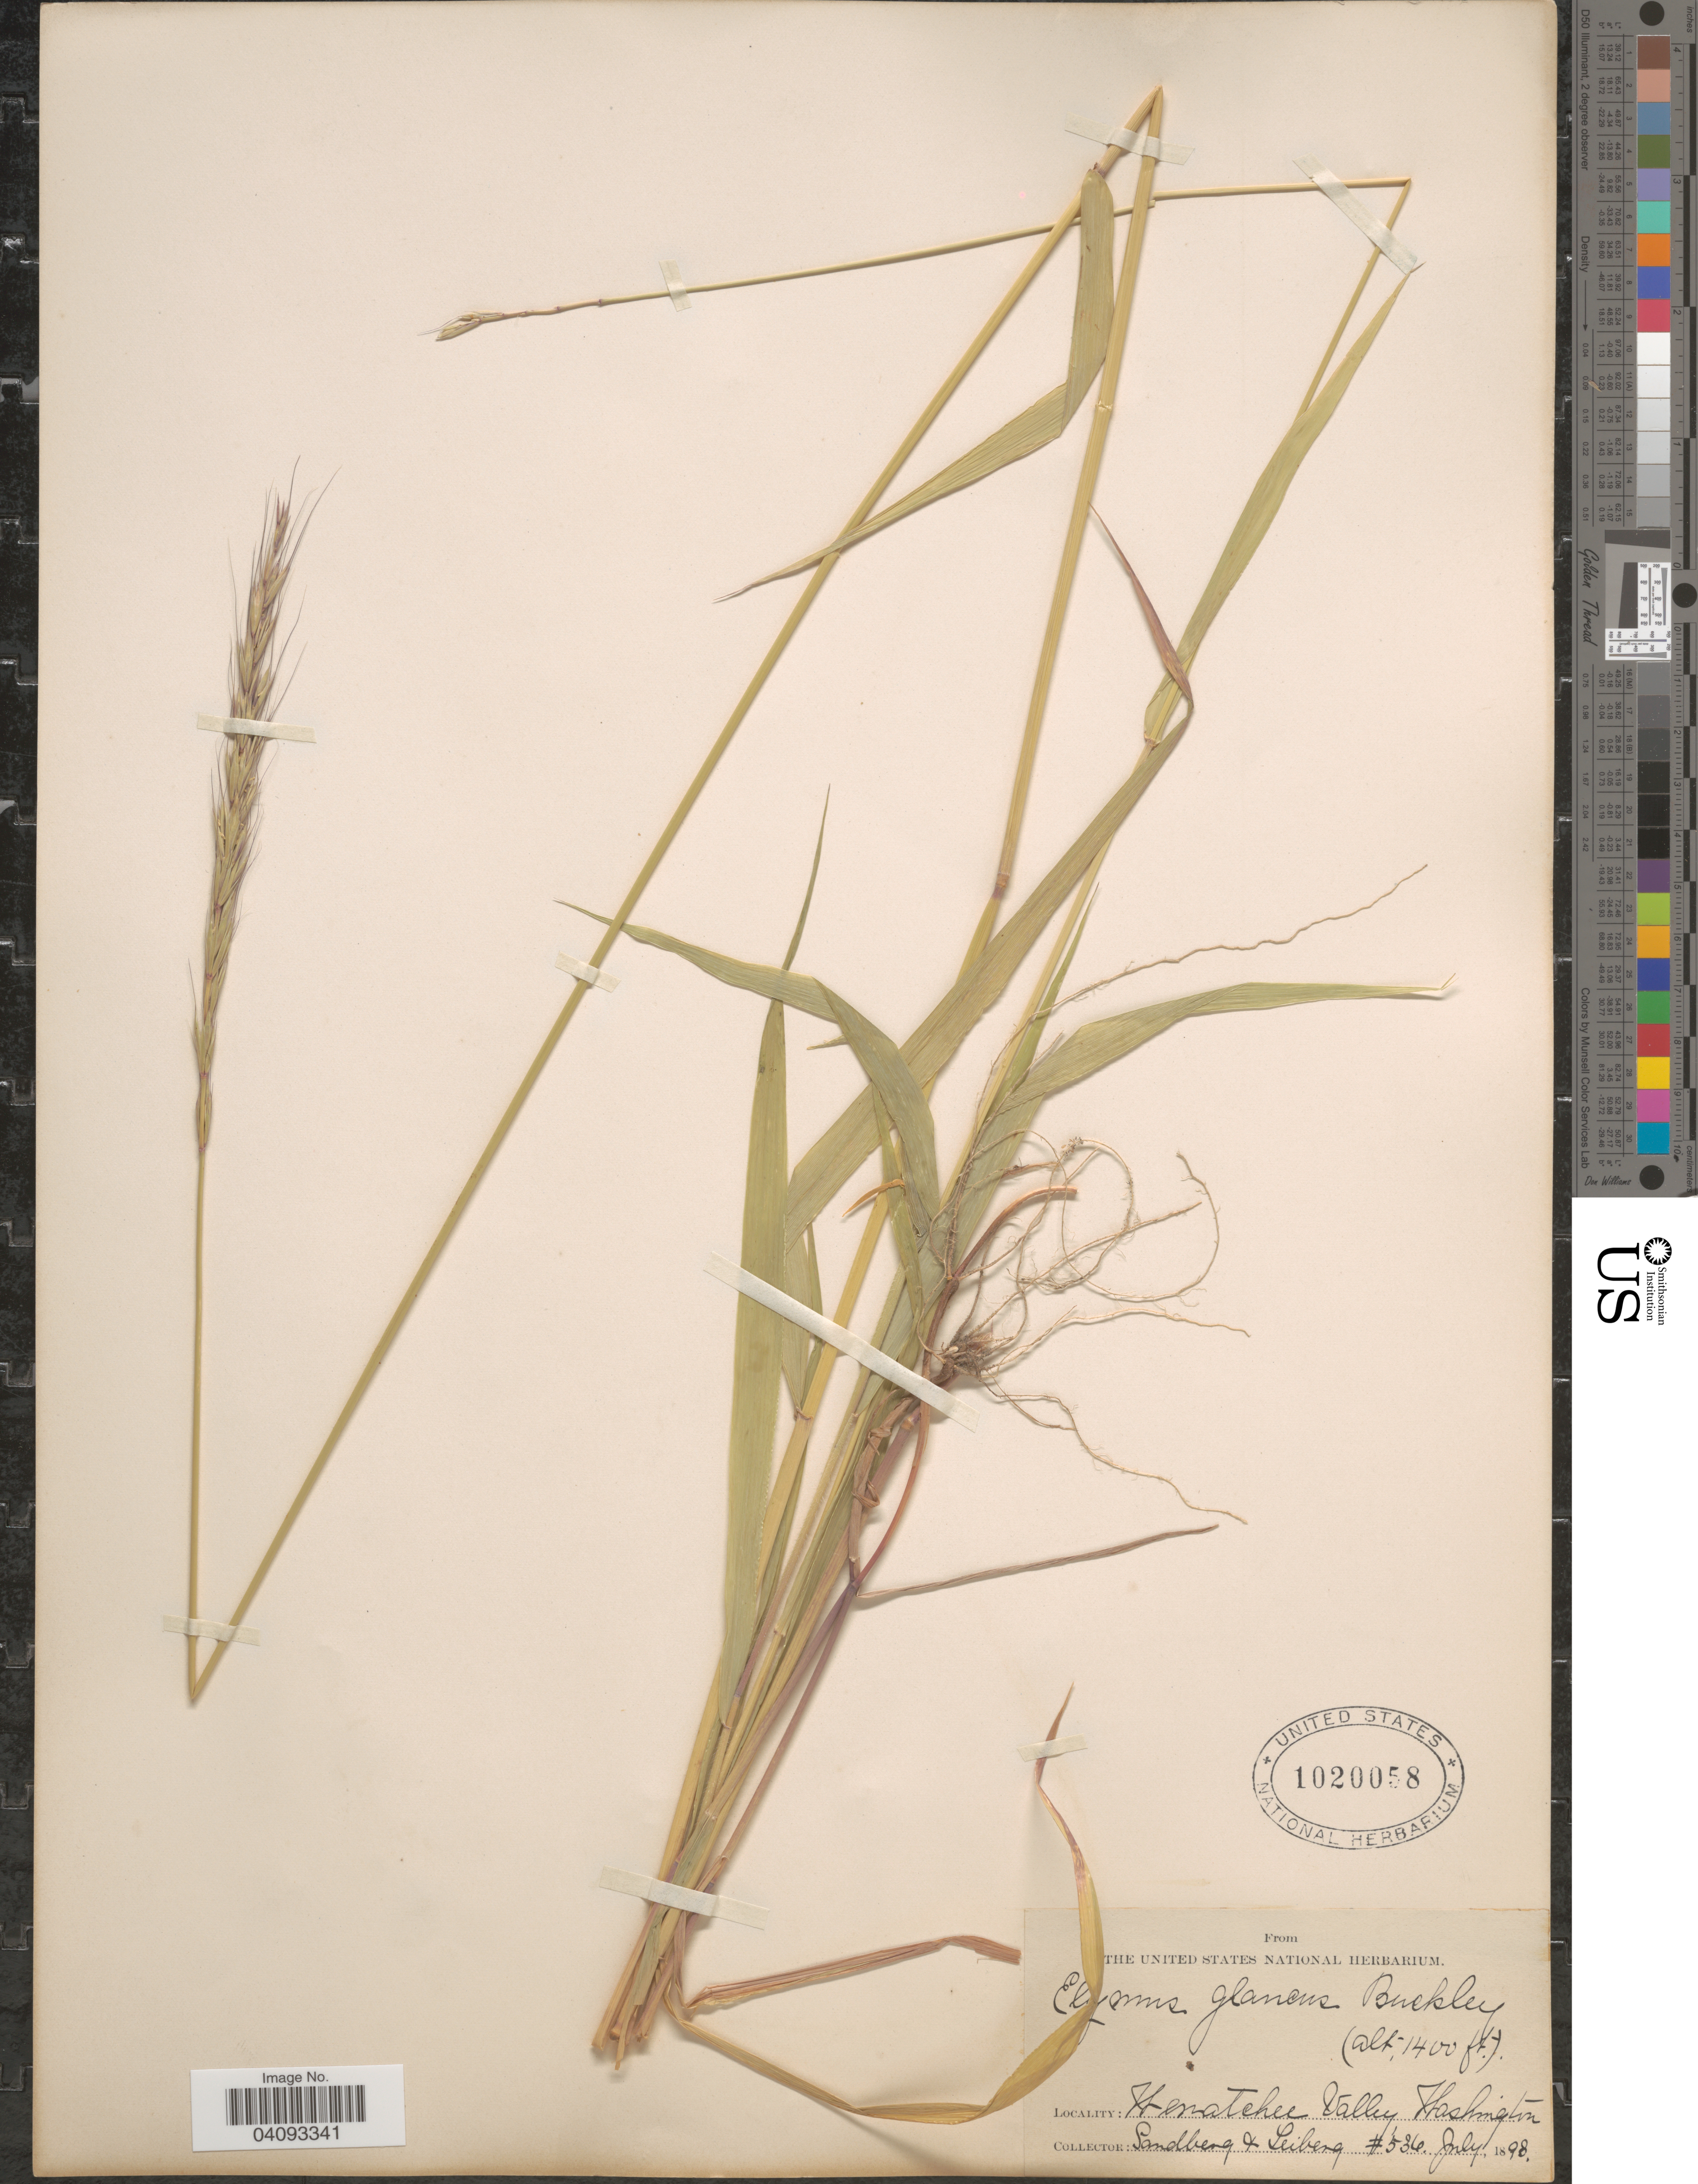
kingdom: Plantae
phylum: Tracheophyta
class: Liliopsida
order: Poales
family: Poaceae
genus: Elymus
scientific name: Elymus glaucus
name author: Buckley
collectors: Sandberg & -. Leiberg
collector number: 536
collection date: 1898-07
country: United States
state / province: Washington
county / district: Chelan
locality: Wenatchee Valley.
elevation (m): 427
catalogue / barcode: US 1020058